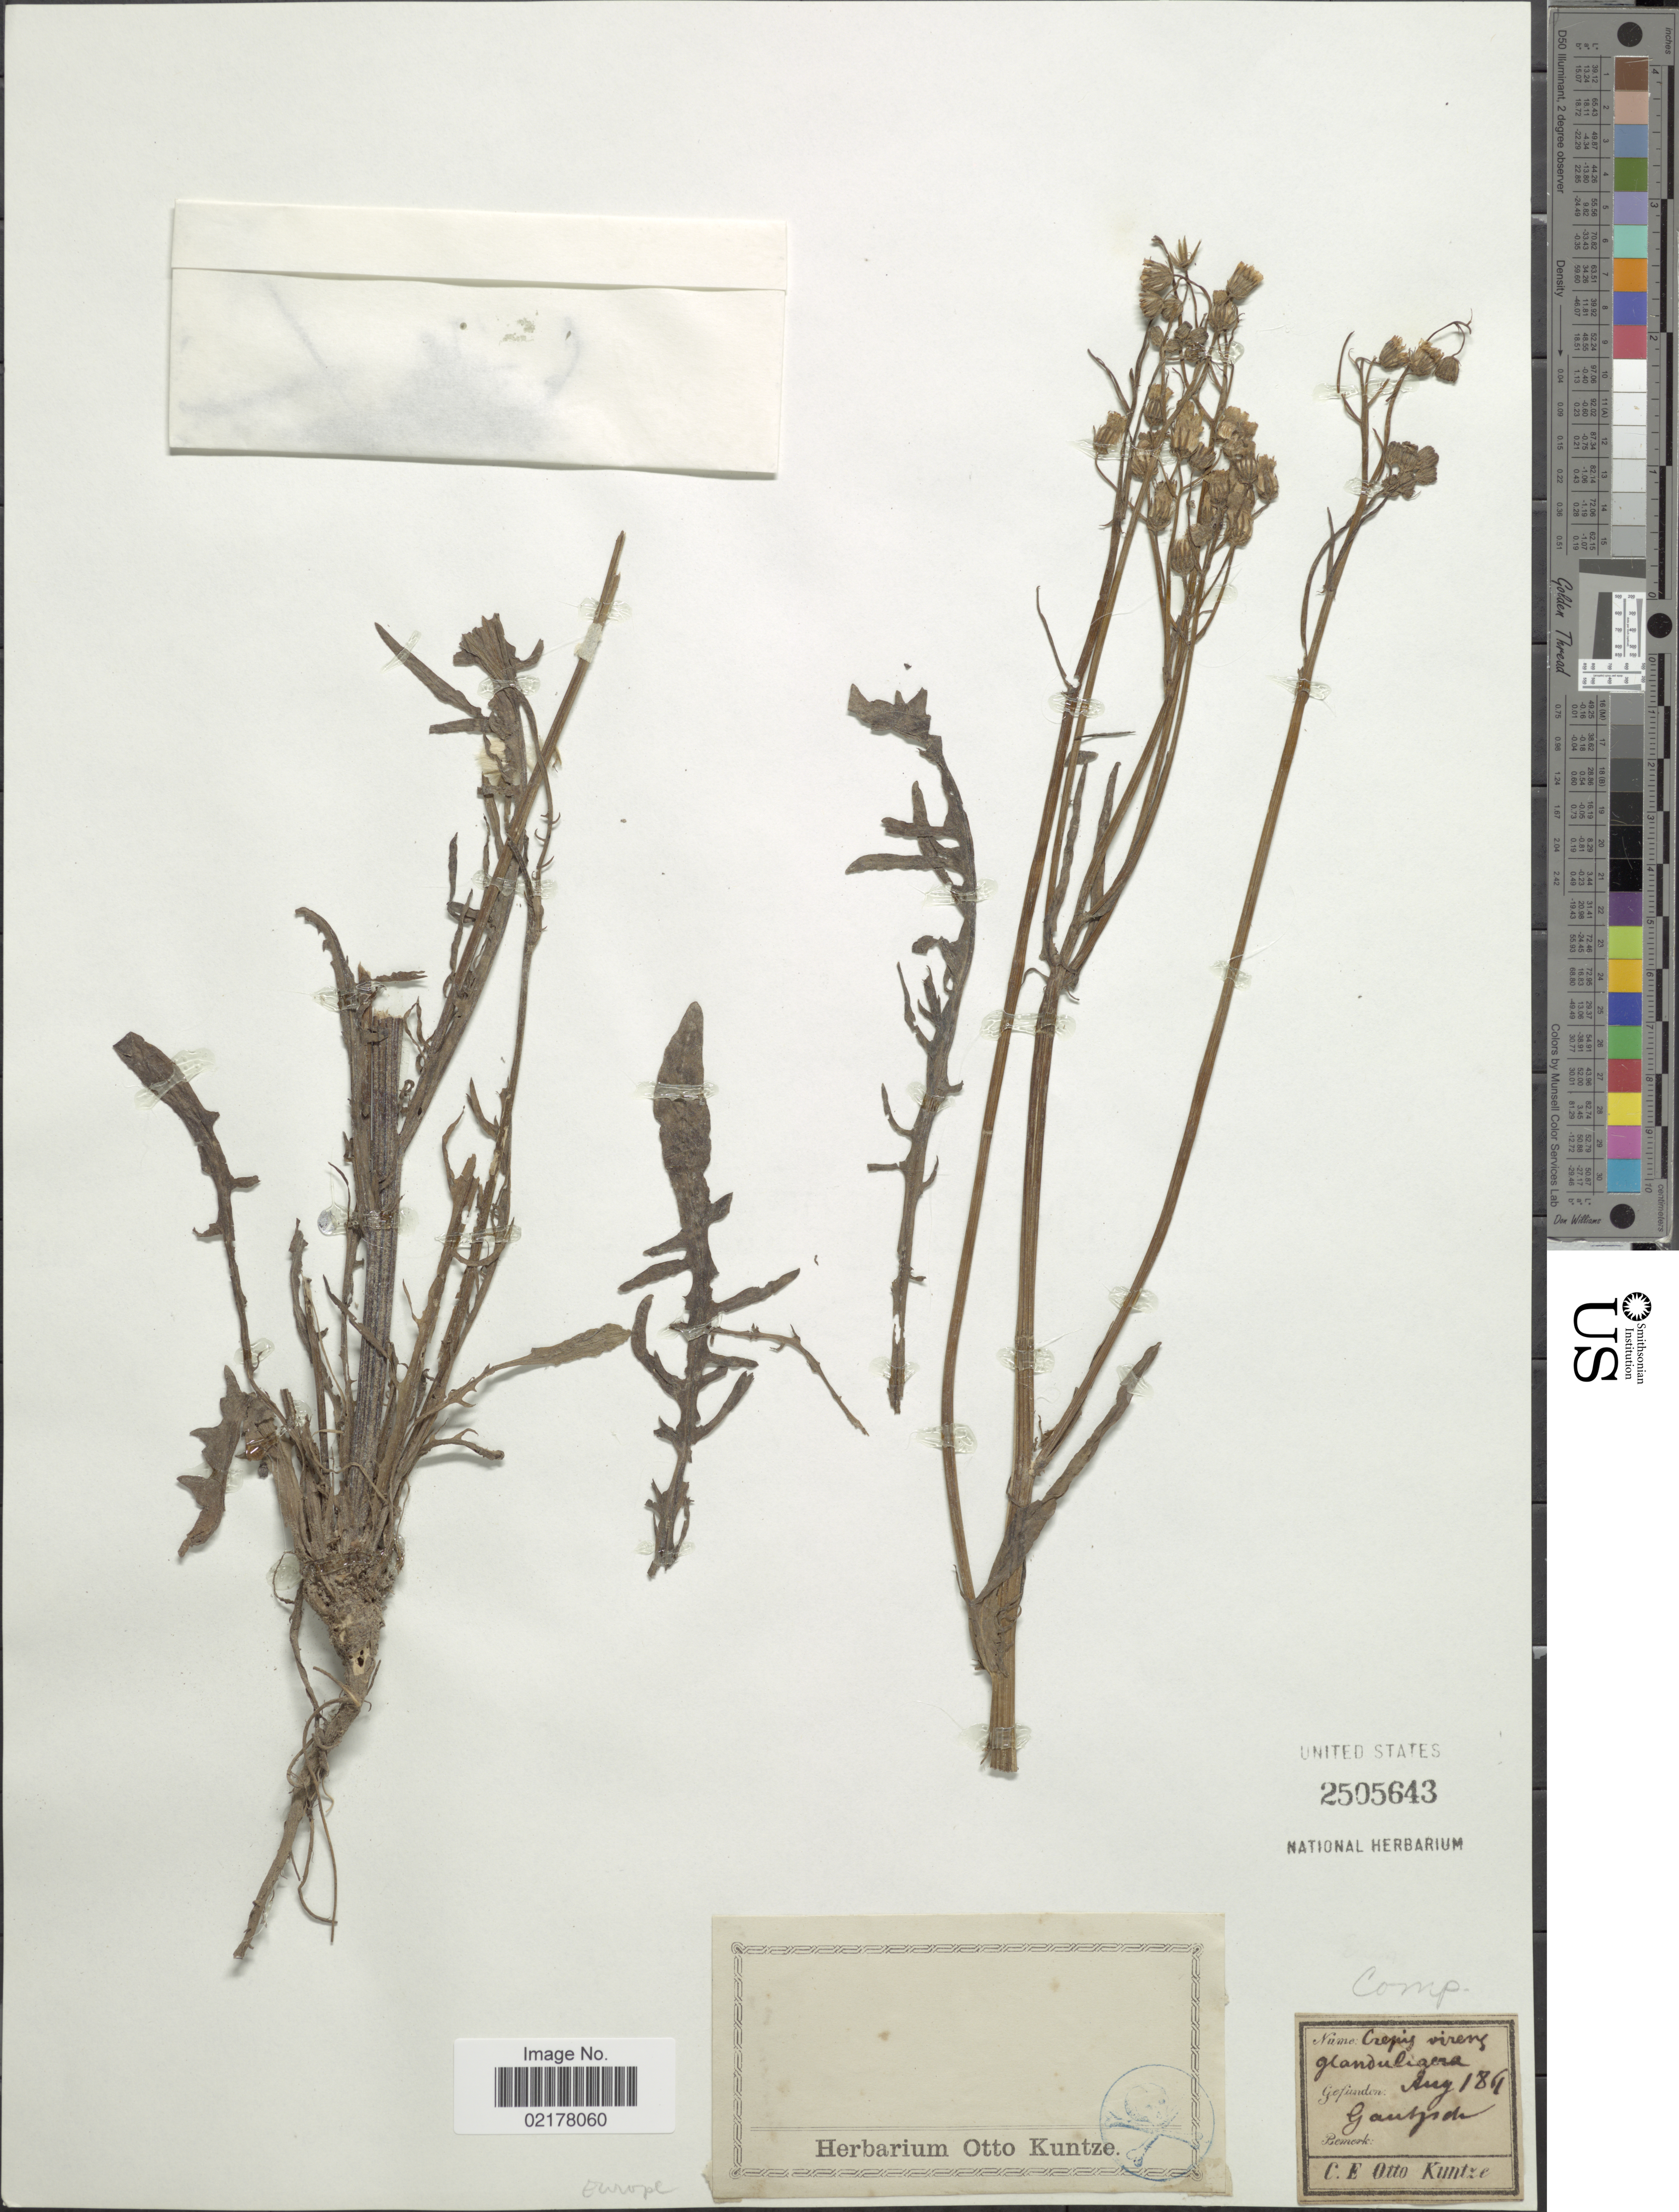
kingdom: Plantae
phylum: Tracheophyta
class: Magnoliopsida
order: Asterales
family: Asteraceae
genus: Crepis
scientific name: Crepis capillaris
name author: (L.) Wallr.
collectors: C.E.O. Kuntze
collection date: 1861-08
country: Germany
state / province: Sachsen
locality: Gautzsch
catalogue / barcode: US 2505643